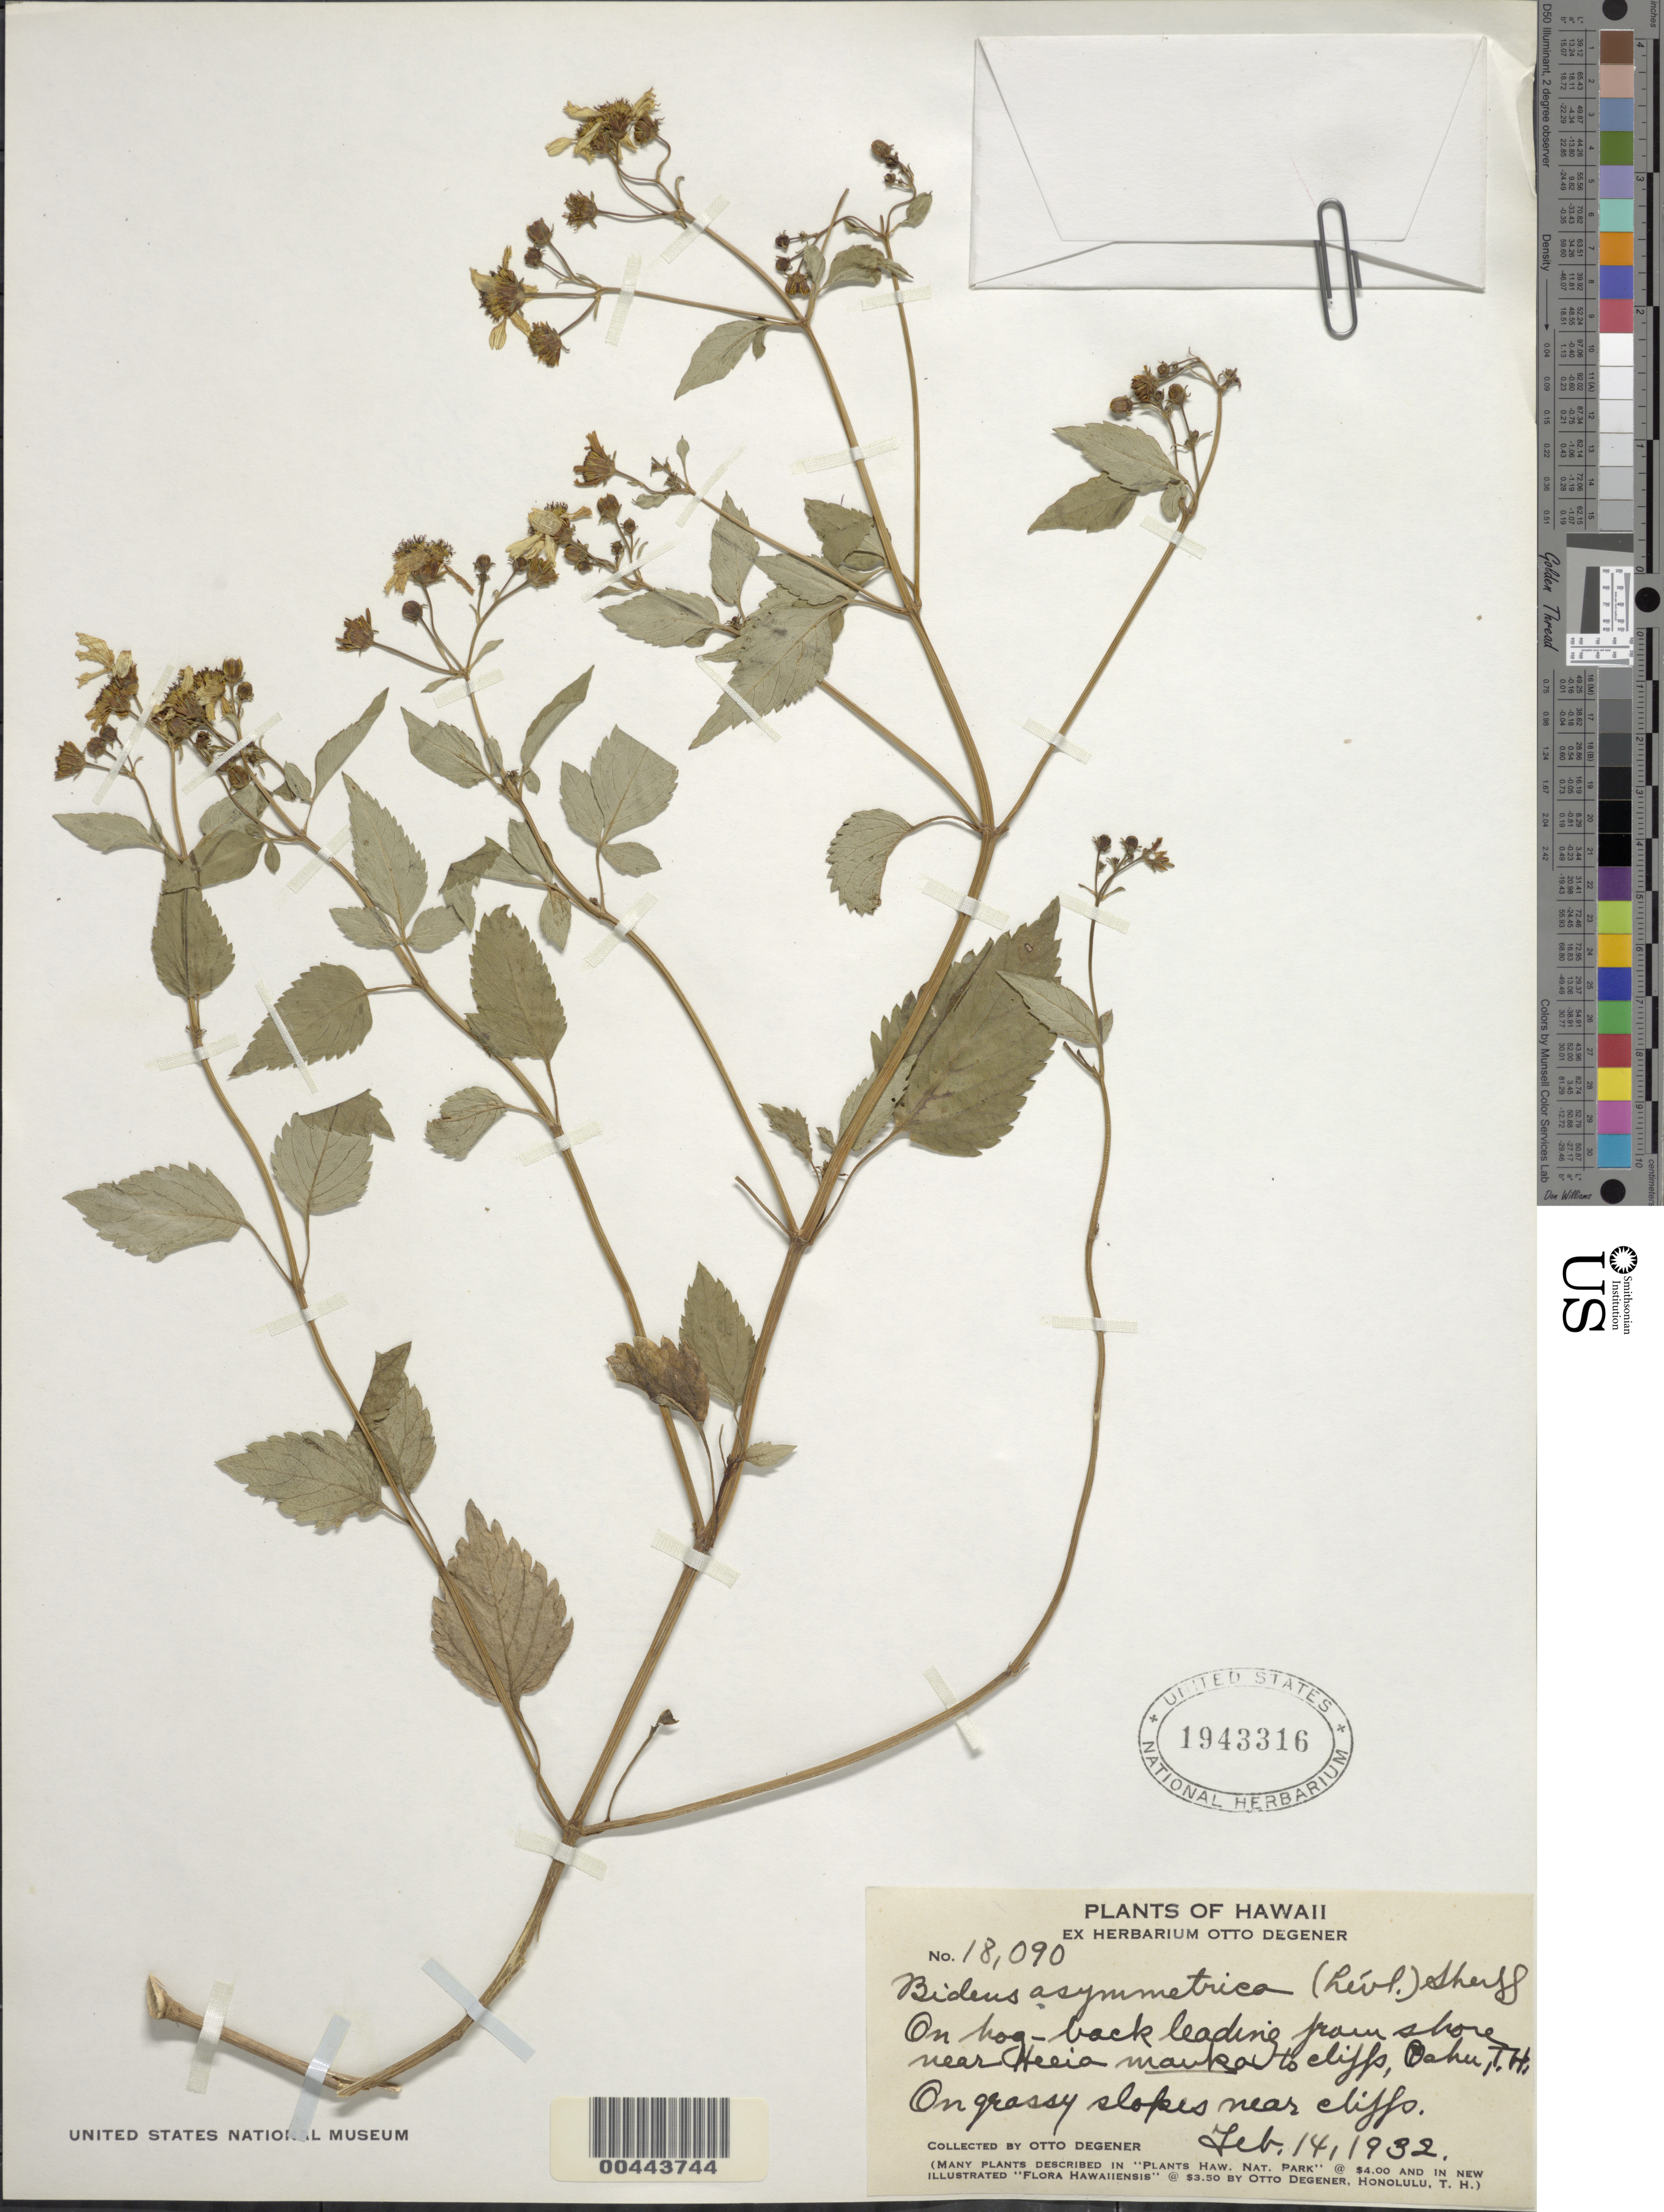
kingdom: Plantae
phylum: Tracheophyta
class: Magnoliopsida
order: Asterales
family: Asteraceae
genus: Bidens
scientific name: Bidens asymmetrica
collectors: O. Degener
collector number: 18090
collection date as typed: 14 Feb 1932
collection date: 1932-02-14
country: United States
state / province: Hawaii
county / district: Honolulu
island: Oahu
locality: From shore near Heeia mauka to cliffs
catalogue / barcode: US 1943316